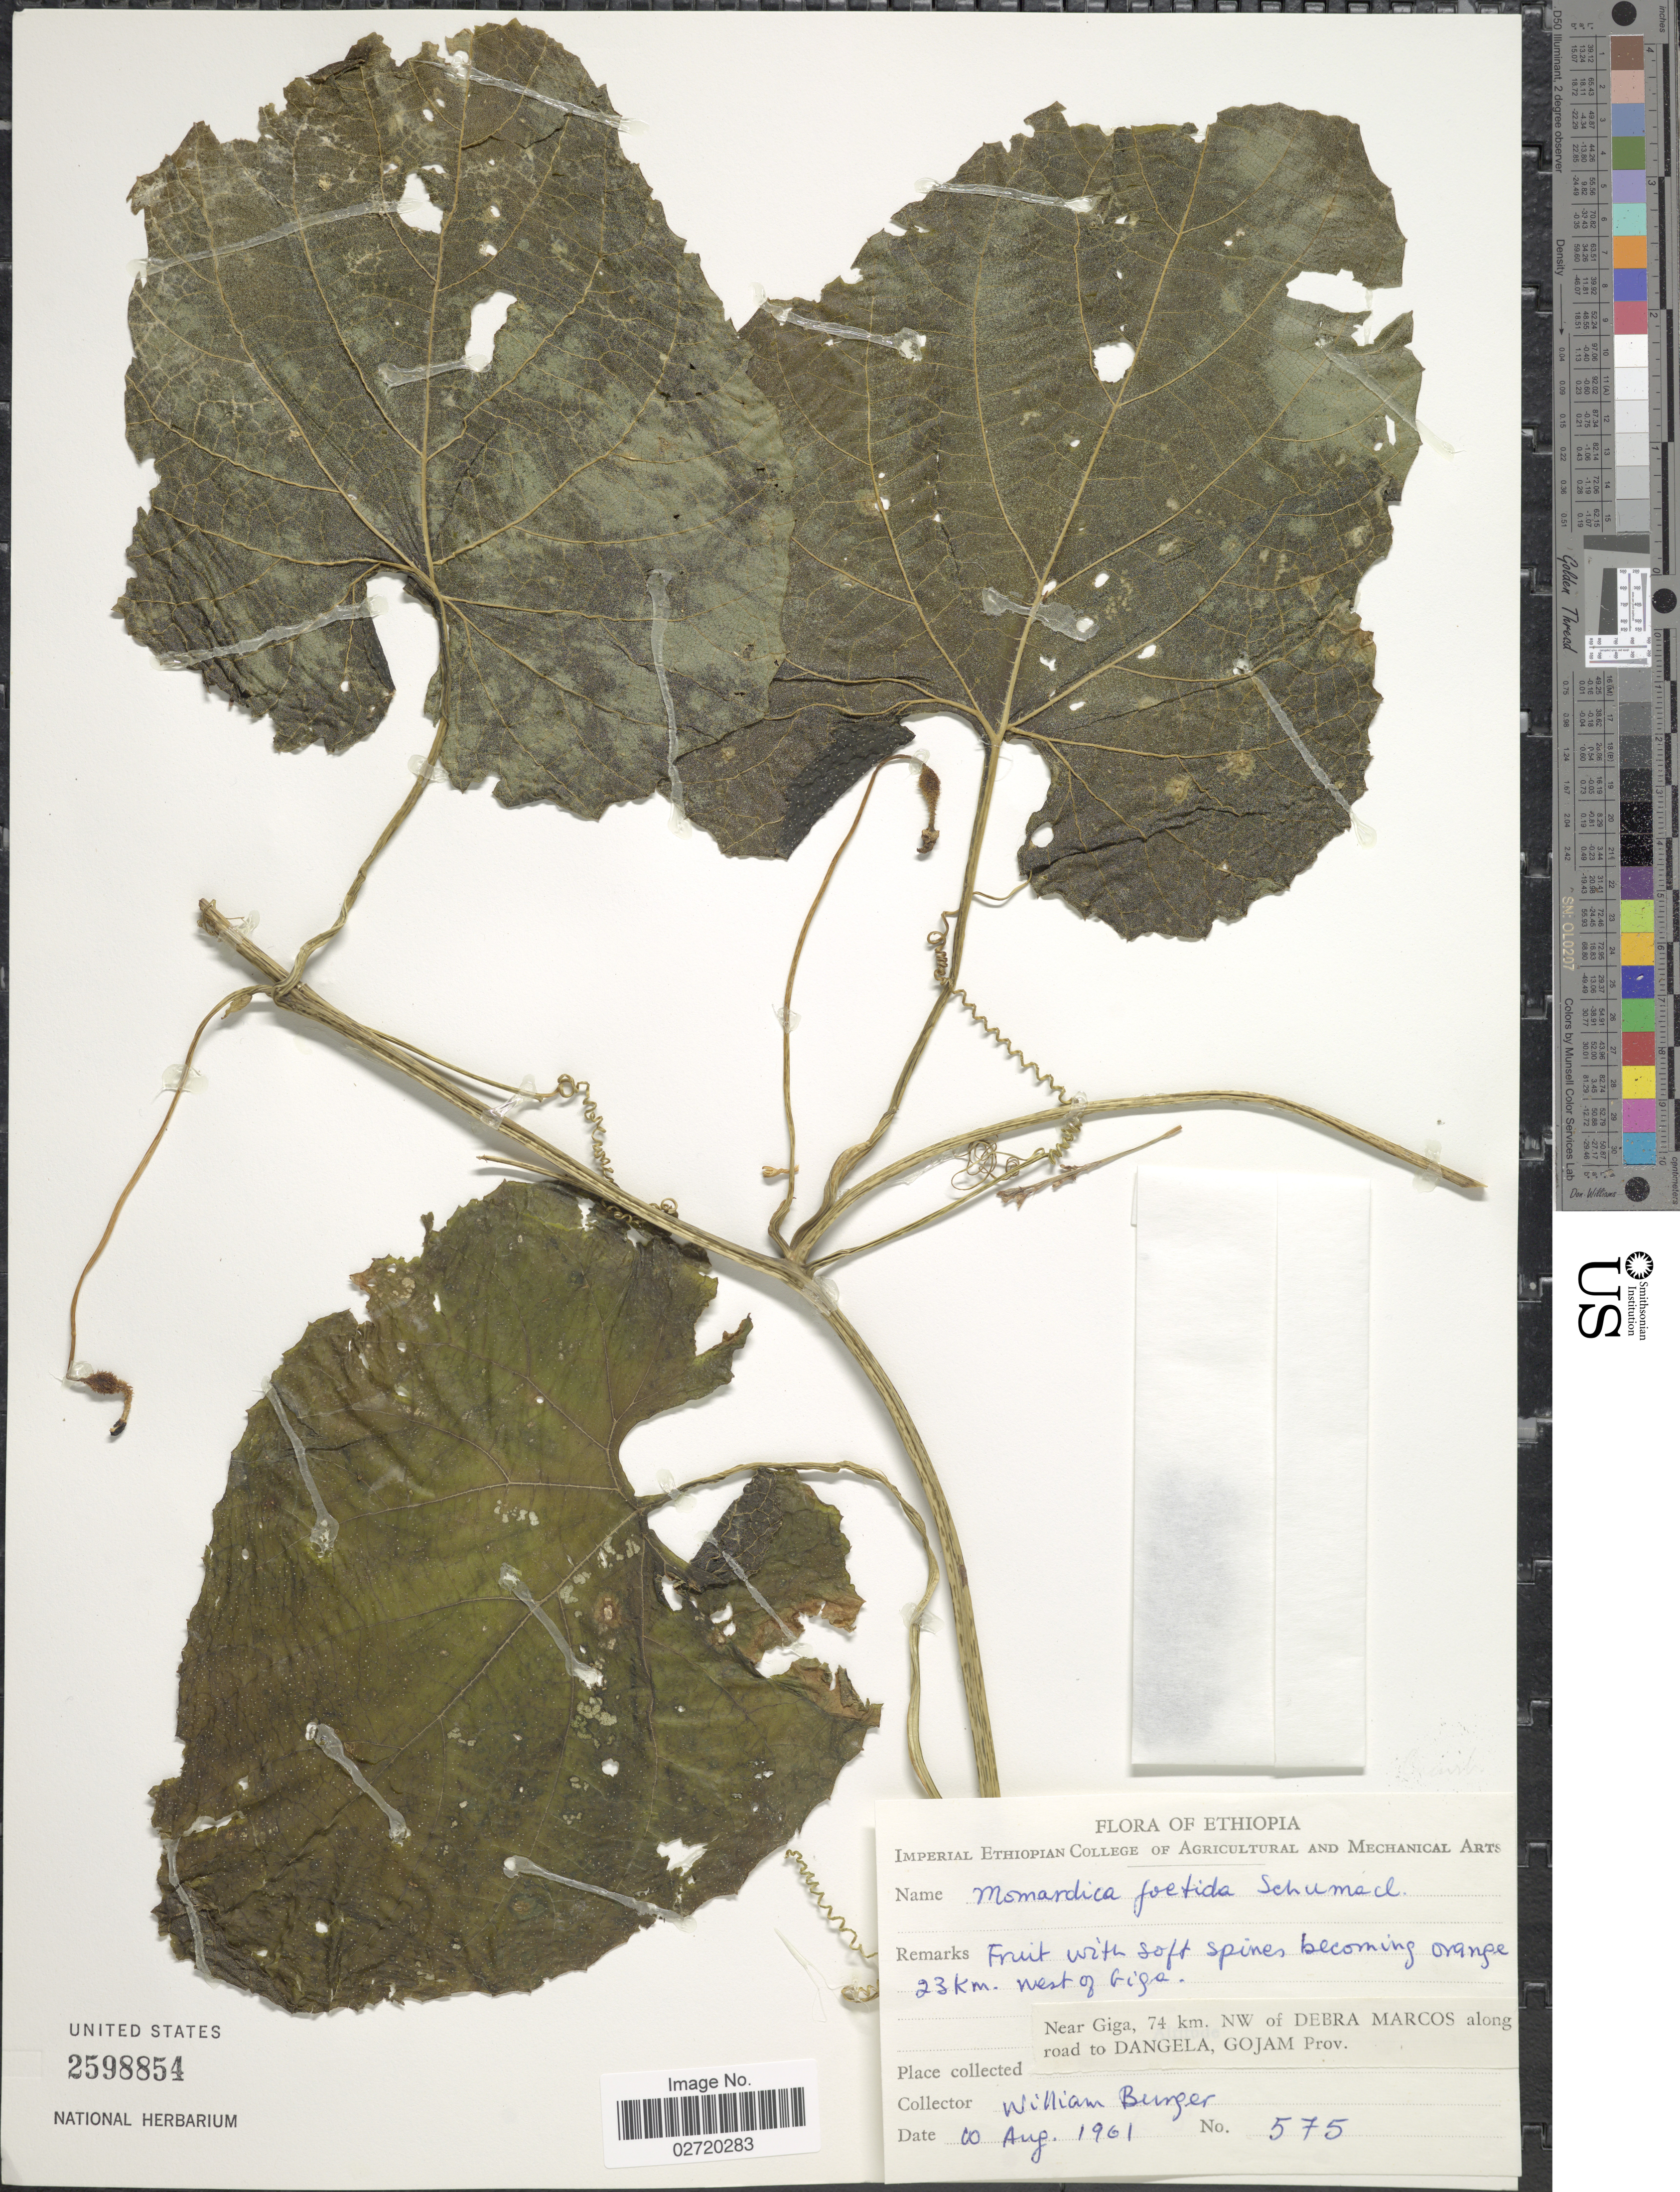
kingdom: Plantae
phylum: Tracheophyta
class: Magnoliopsida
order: Cucurbitales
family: Cucurbitaceae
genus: Momordica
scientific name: Momordica foetida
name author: Schumach.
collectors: W. Burger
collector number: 575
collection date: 1961-08-10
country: Ethiopia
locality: Near Giga, 74 km. NW of Debra Marcos along road to Dangela, Gojam Prov., 23 km west of Biga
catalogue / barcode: US 2598854